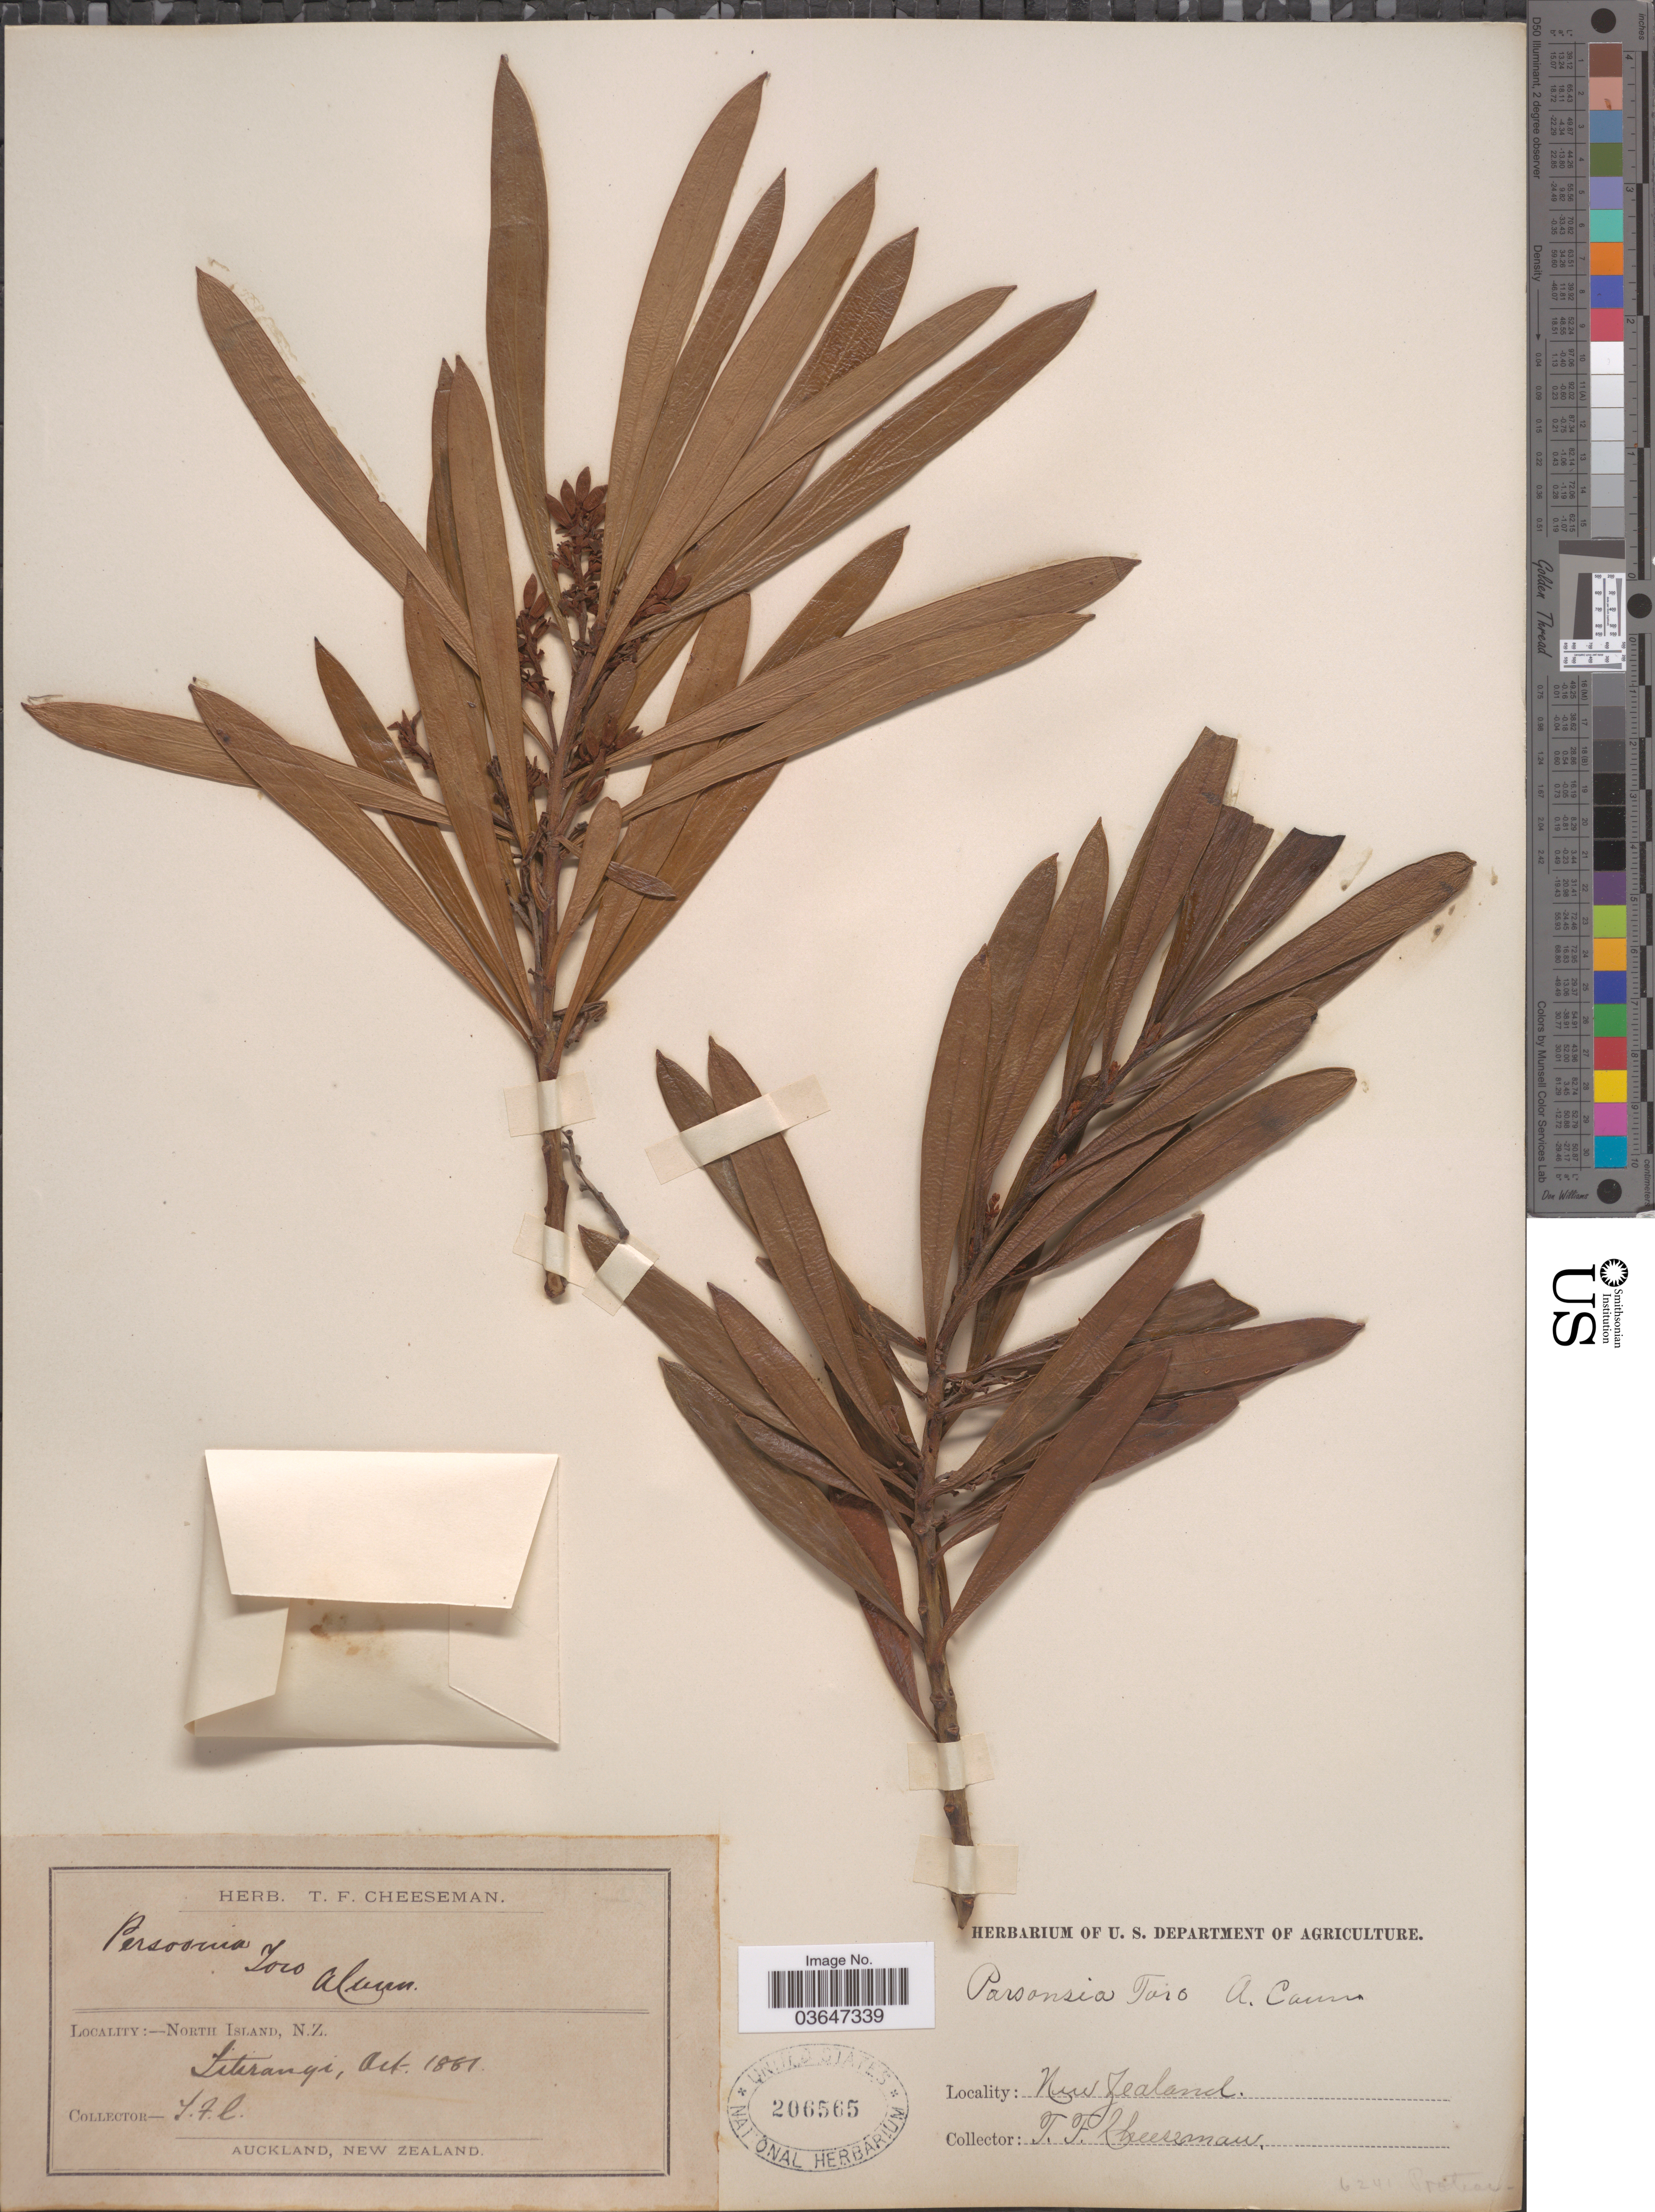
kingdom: Plantae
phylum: Tracheophyta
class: Magnoliopsida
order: Proteales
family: Proteaceae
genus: Persoonia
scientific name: Persoonia toru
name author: A. Cunn.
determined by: Strong, Mark T., (BOT), Smithsonian Institution - National Museum of Natural History (UNITED STATES)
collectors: T. F. Cheeseman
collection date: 1861-10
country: New Zealand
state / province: Auckland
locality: North Island, Titirangi.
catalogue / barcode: US 206565